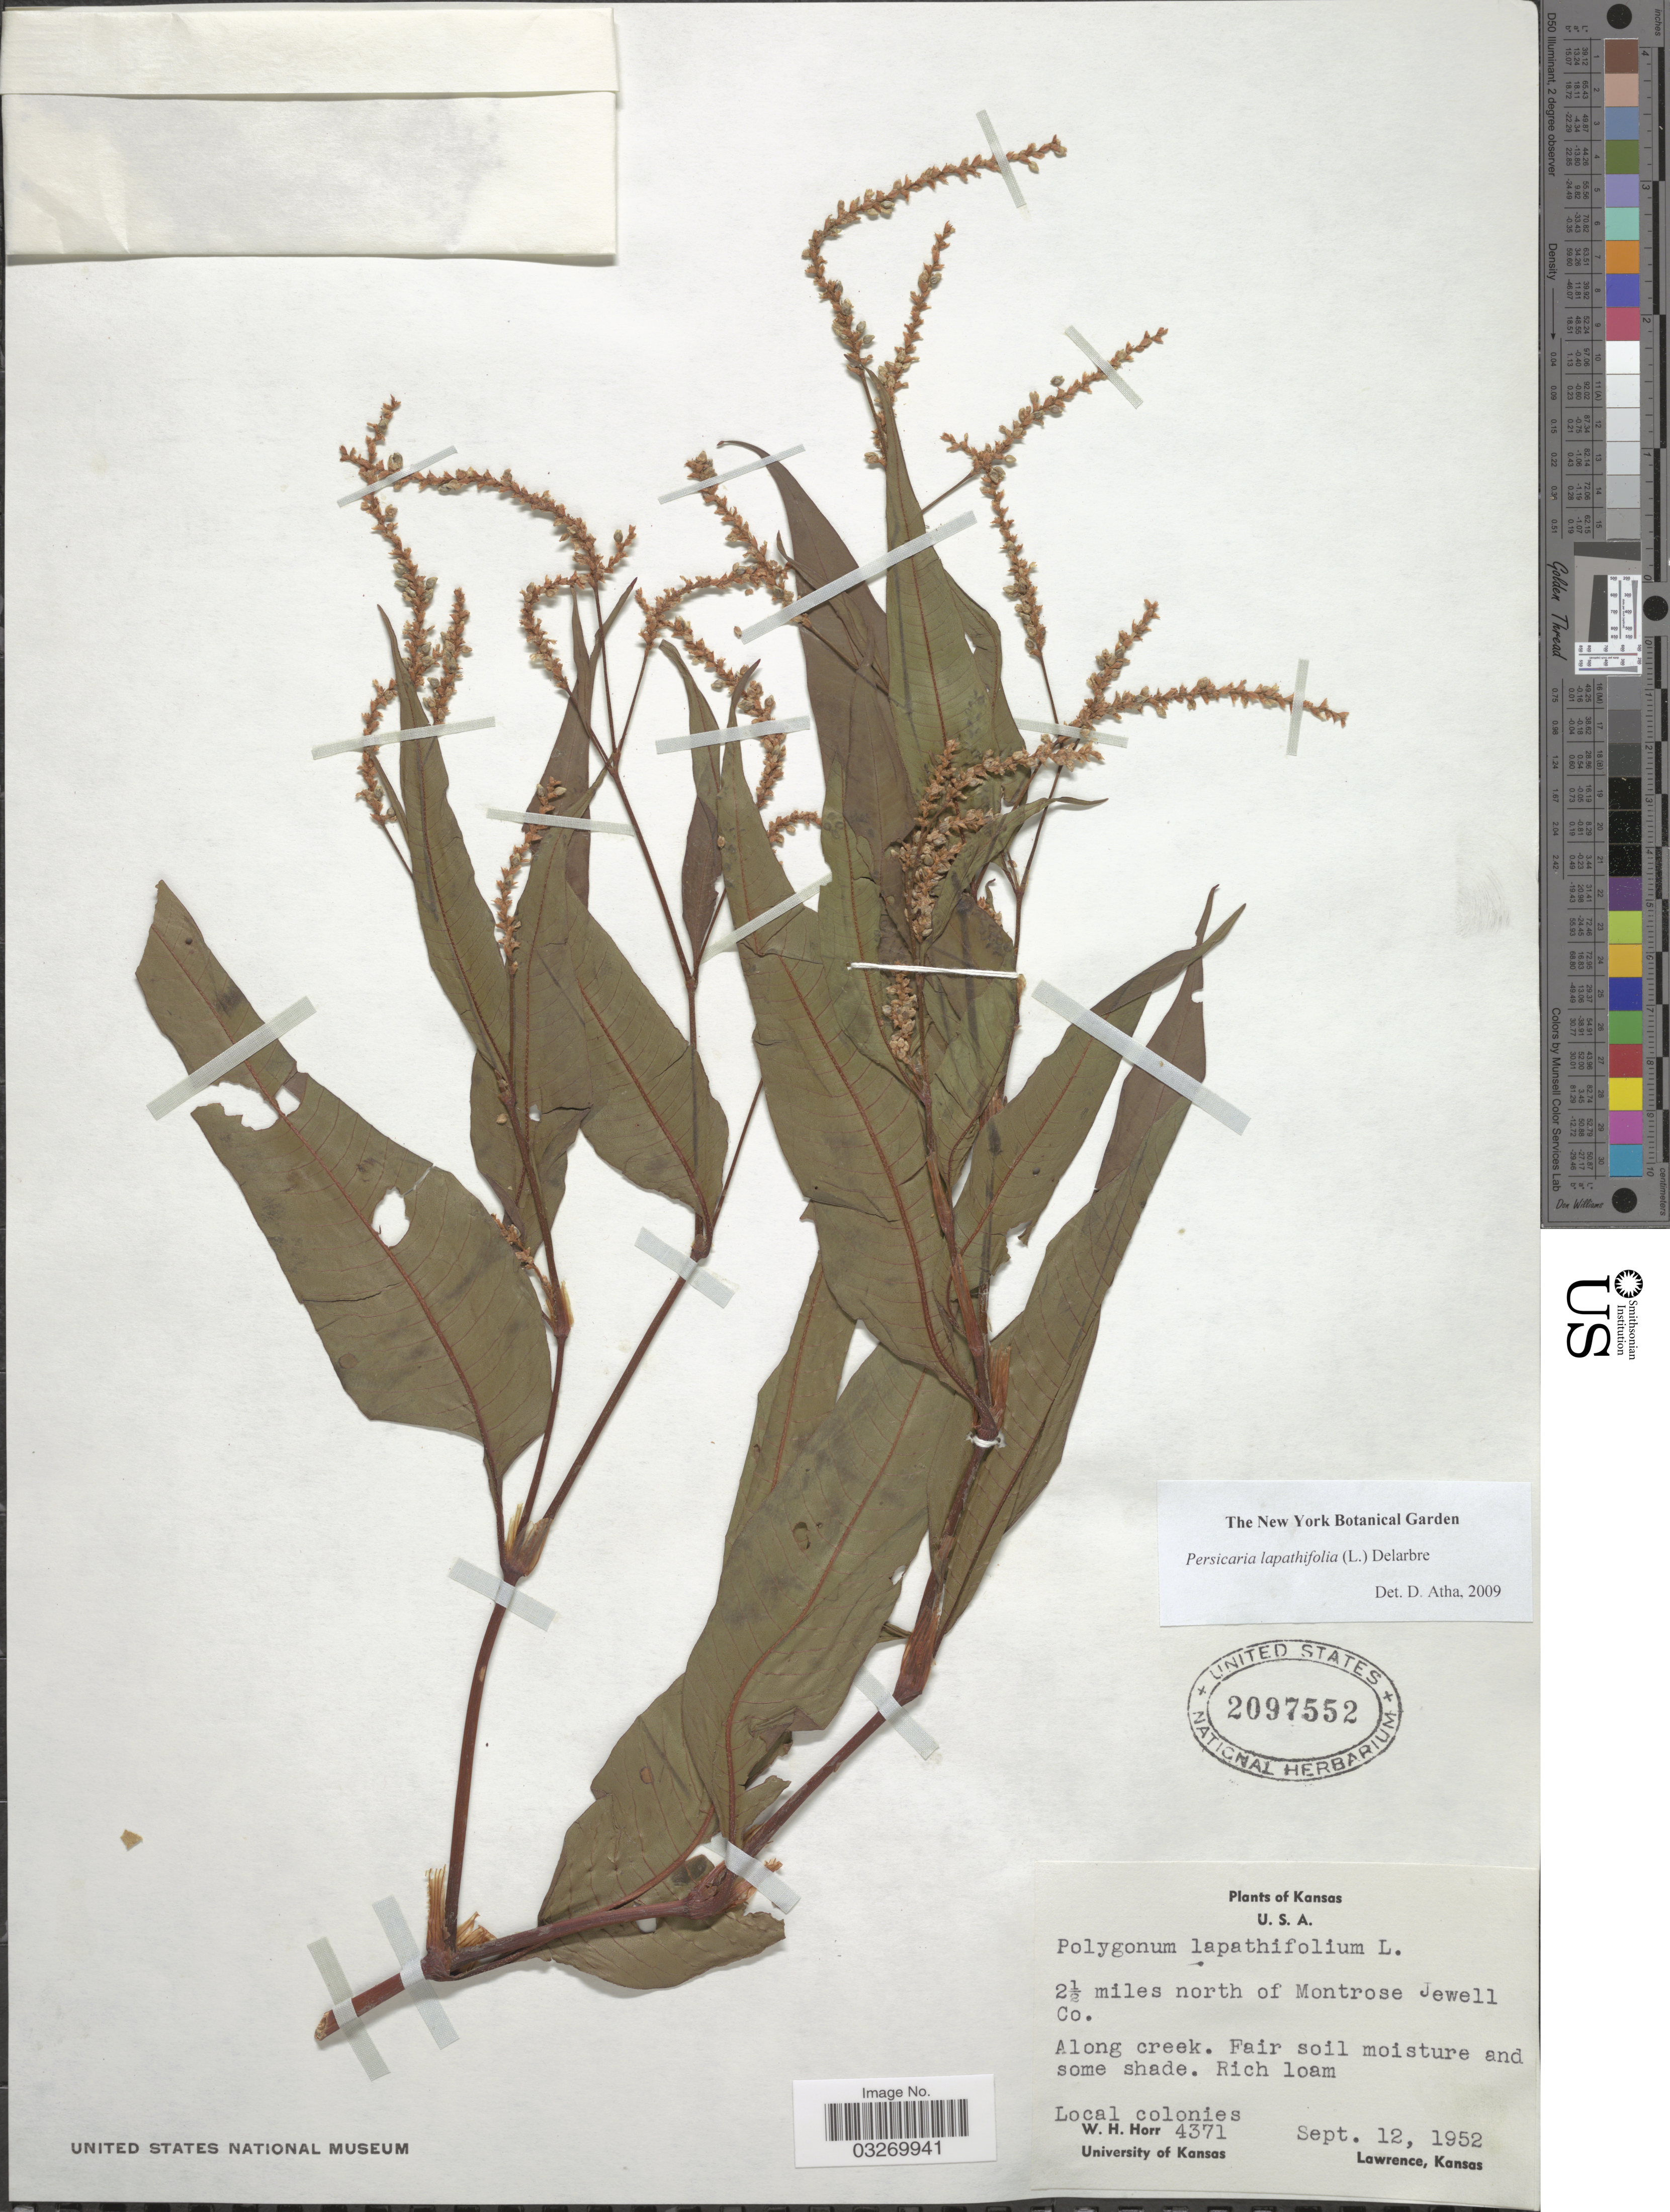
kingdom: Plantae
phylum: Tracheophyta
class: Magnoliopsida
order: Caryophyllales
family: Polygonaceae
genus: Persicaria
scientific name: Persicaria lapathifolia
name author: (L.) Delarbre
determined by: Atha, D. E.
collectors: W. H. Horr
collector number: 4371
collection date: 1952-09-12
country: United States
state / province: Kansas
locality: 2½ miles north of Montrose Jewell Co. Local colonies.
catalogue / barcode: US 2097552